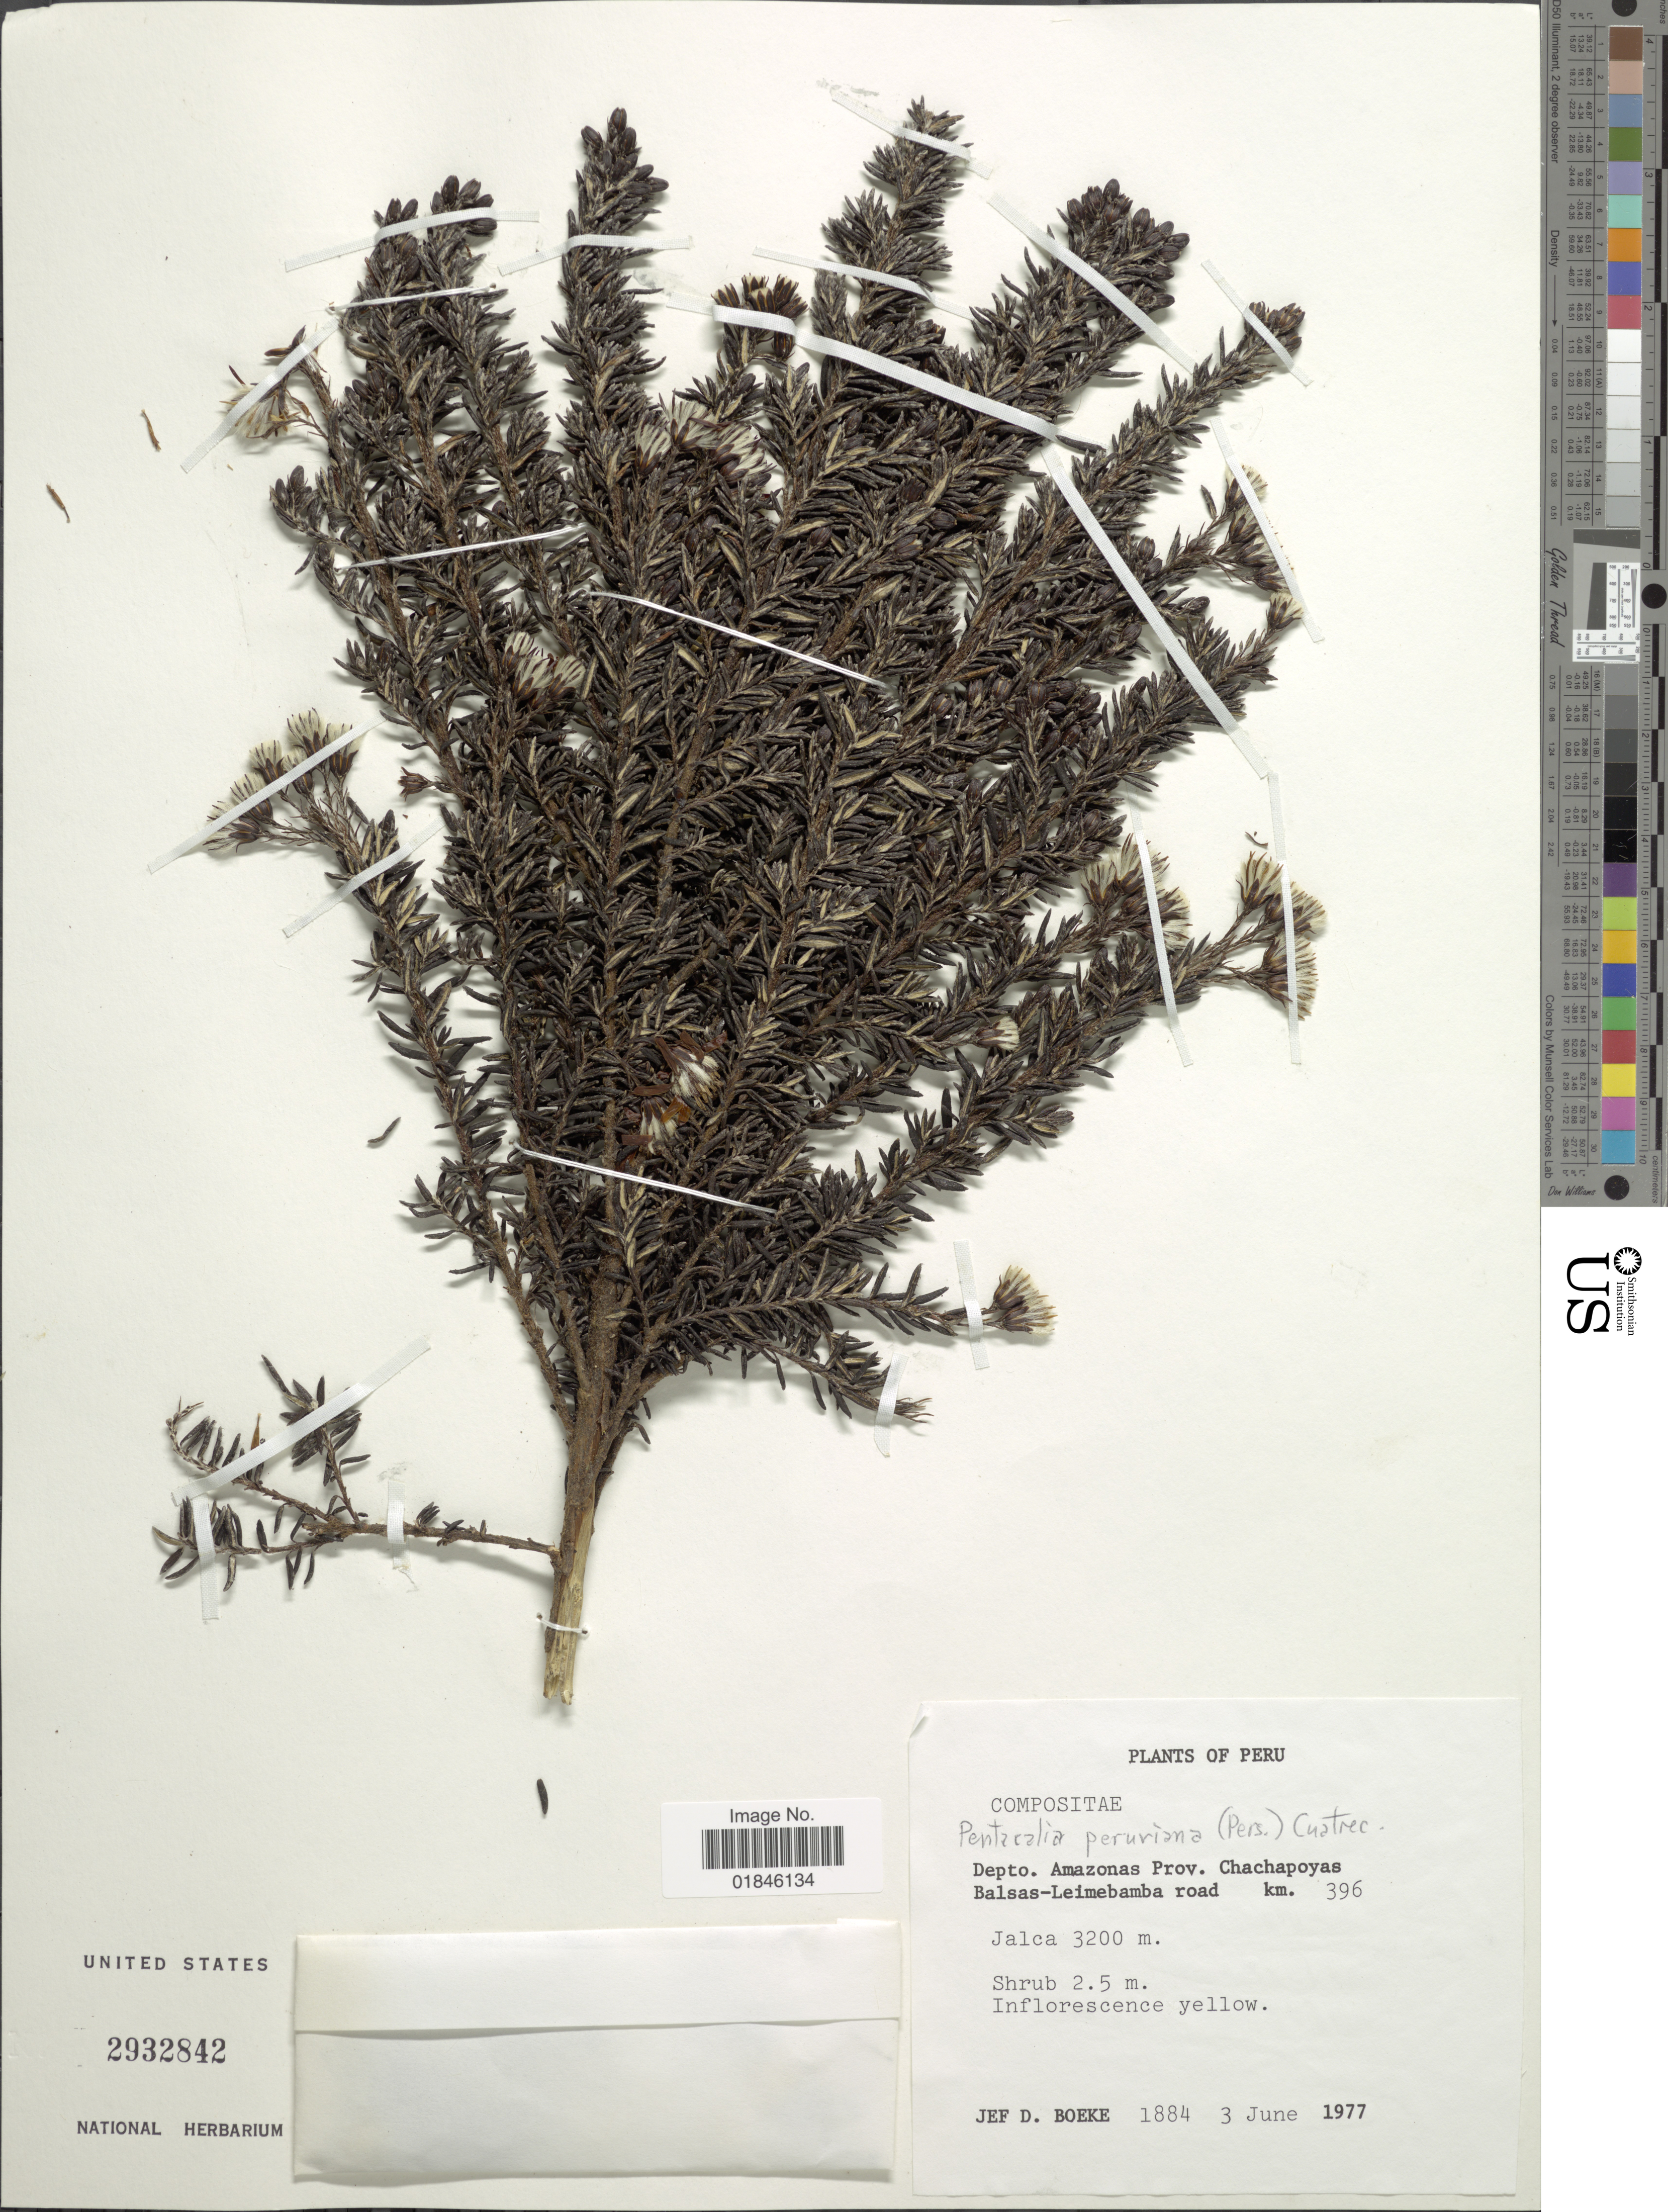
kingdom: Plantae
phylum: Tracheophyta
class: Magnoliopsida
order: Asterales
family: Asteraceae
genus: Pentacalia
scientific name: Pentacalia peruviana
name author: (Pers.) Cuatrec.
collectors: J. Boeke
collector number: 1884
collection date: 1977-06-03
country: Peru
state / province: Amazonas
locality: Depto. Amazonas Prov. Chachapoyas. Balsas-Leimebamba road km. 396. Jalca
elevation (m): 3200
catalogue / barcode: US 2932842